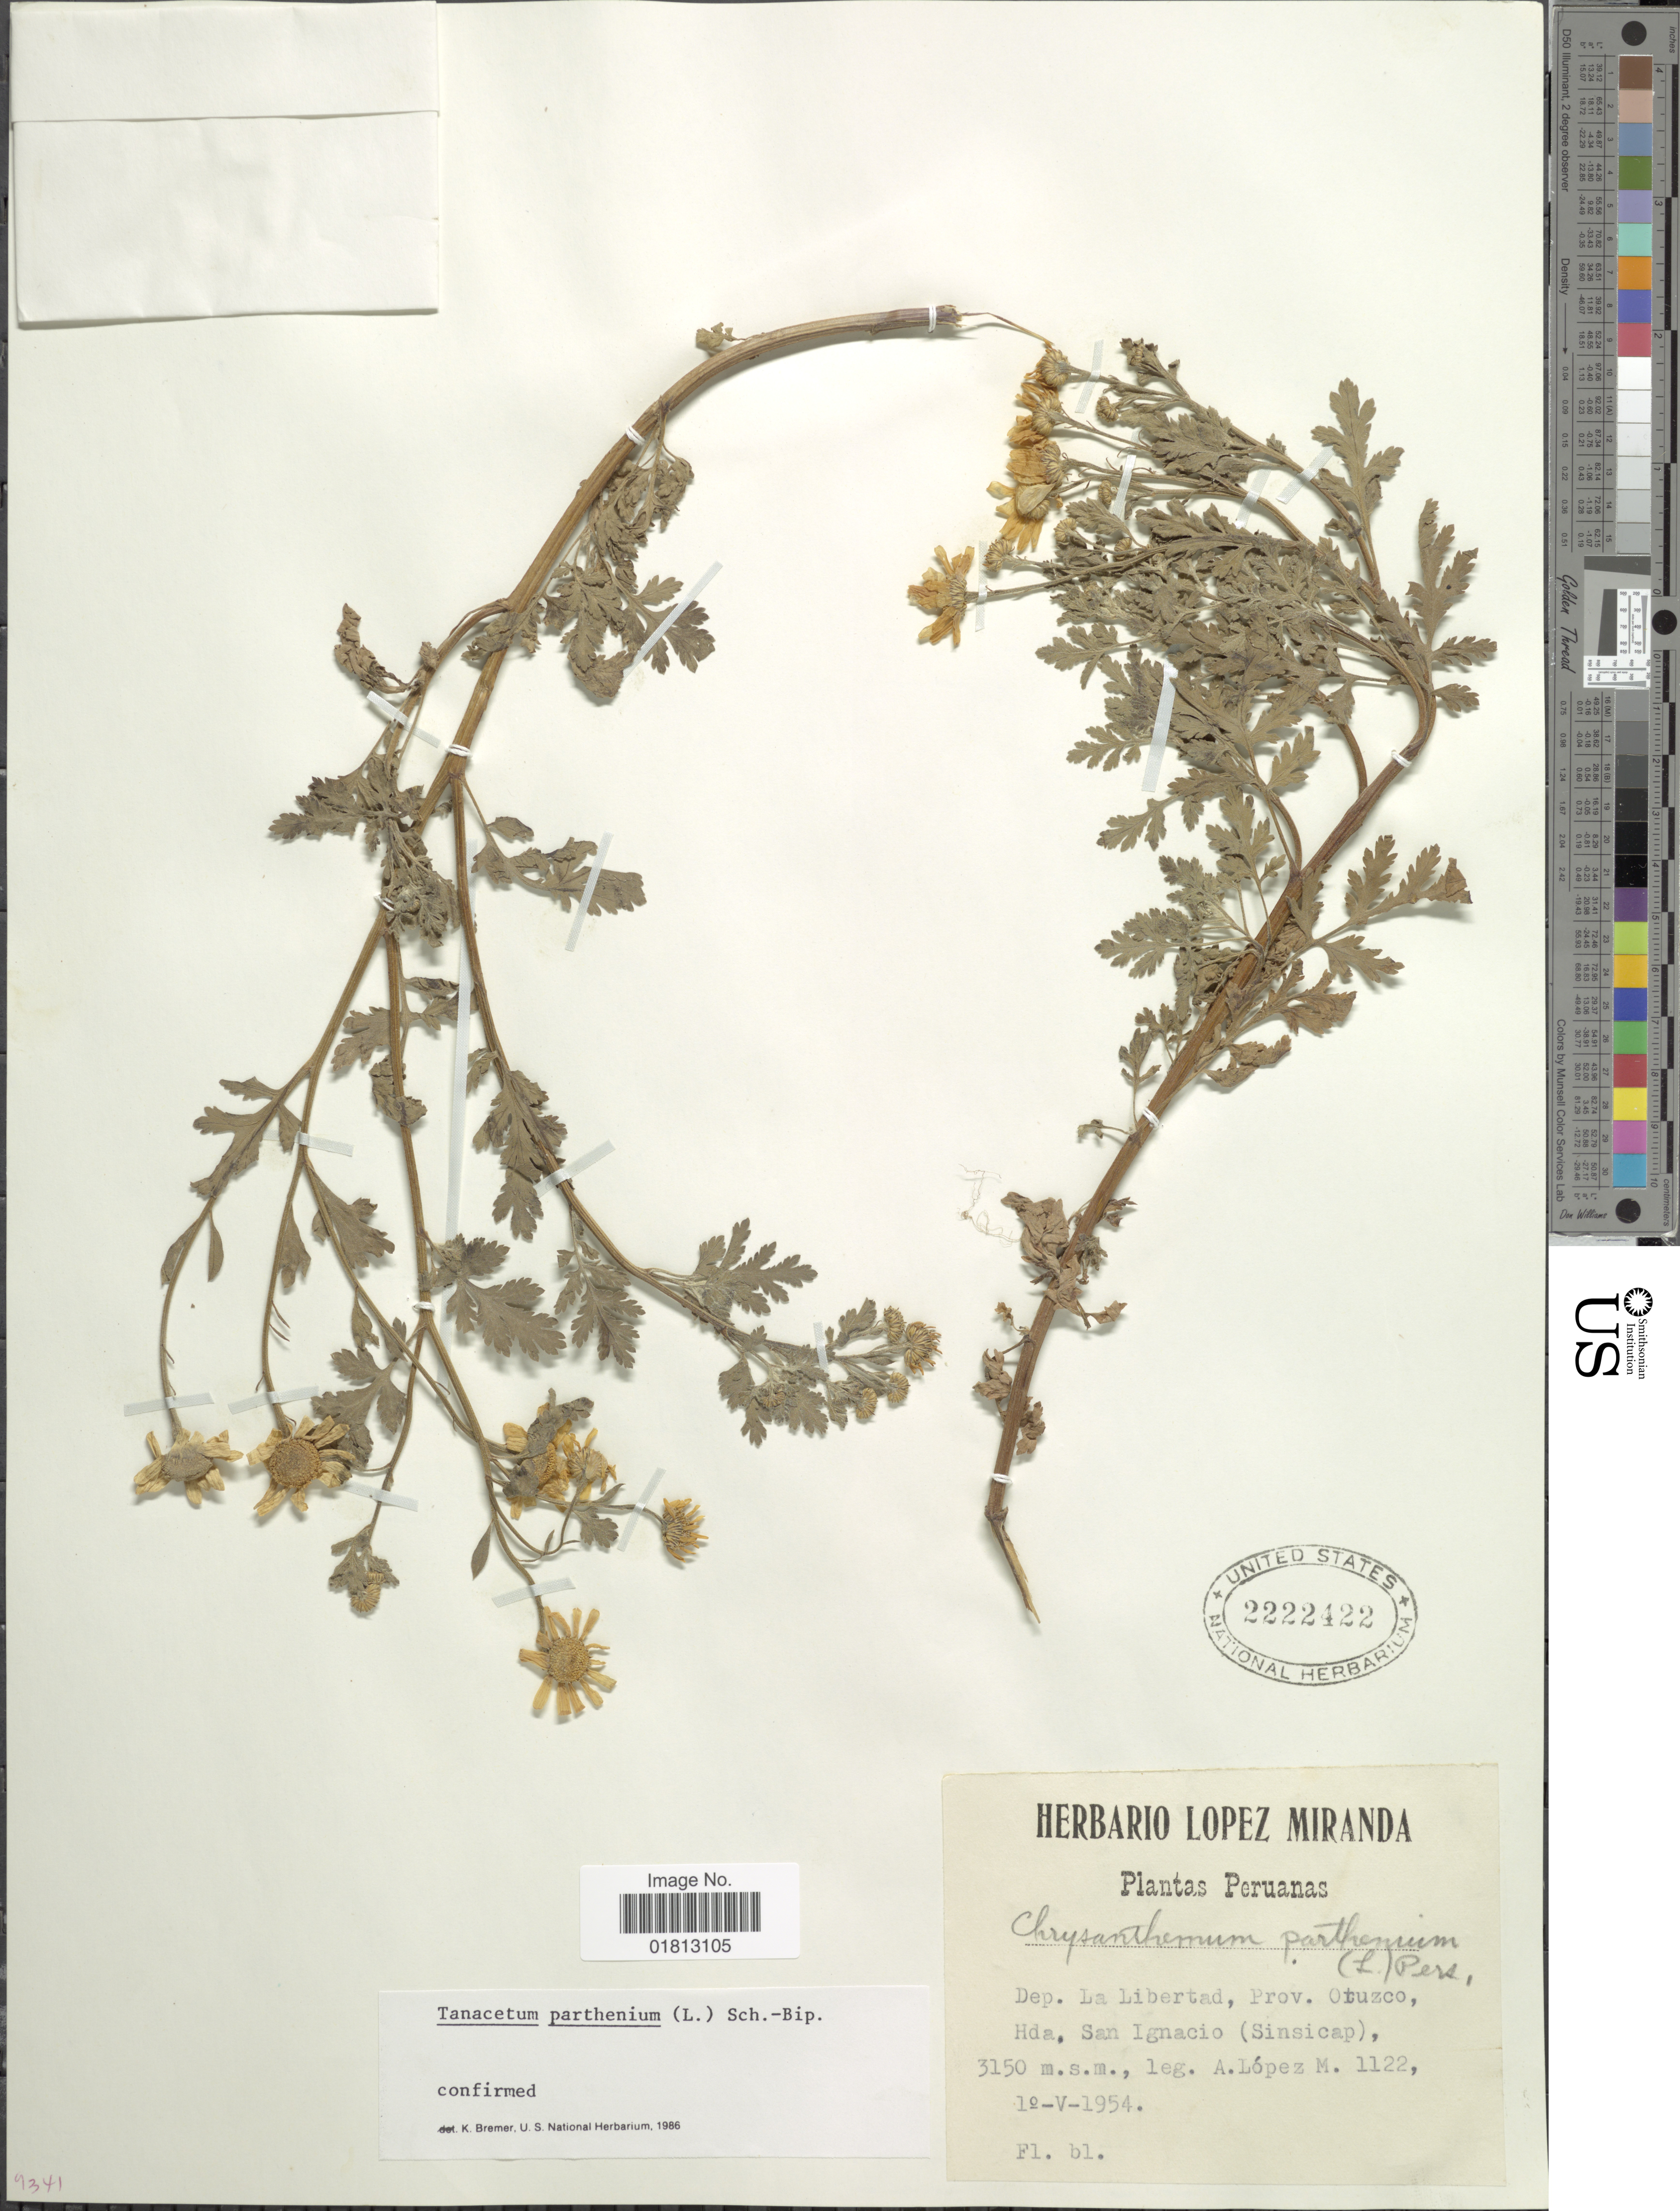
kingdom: Plantae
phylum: Tracheophyta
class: Magnoliopsida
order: Asterales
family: Asteraceae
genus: Tanacetum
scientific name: Tanacetum parthenium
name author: (L.) Sch. Bip.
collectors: A. López M.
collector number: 1122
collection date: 1954-05-10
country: Peru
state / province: La Libertad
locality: Dep. La Libertad, Prov. Otuzco, Hda, San Ignacio (Sinsicap)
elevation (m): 3150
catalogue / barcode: US 2222422